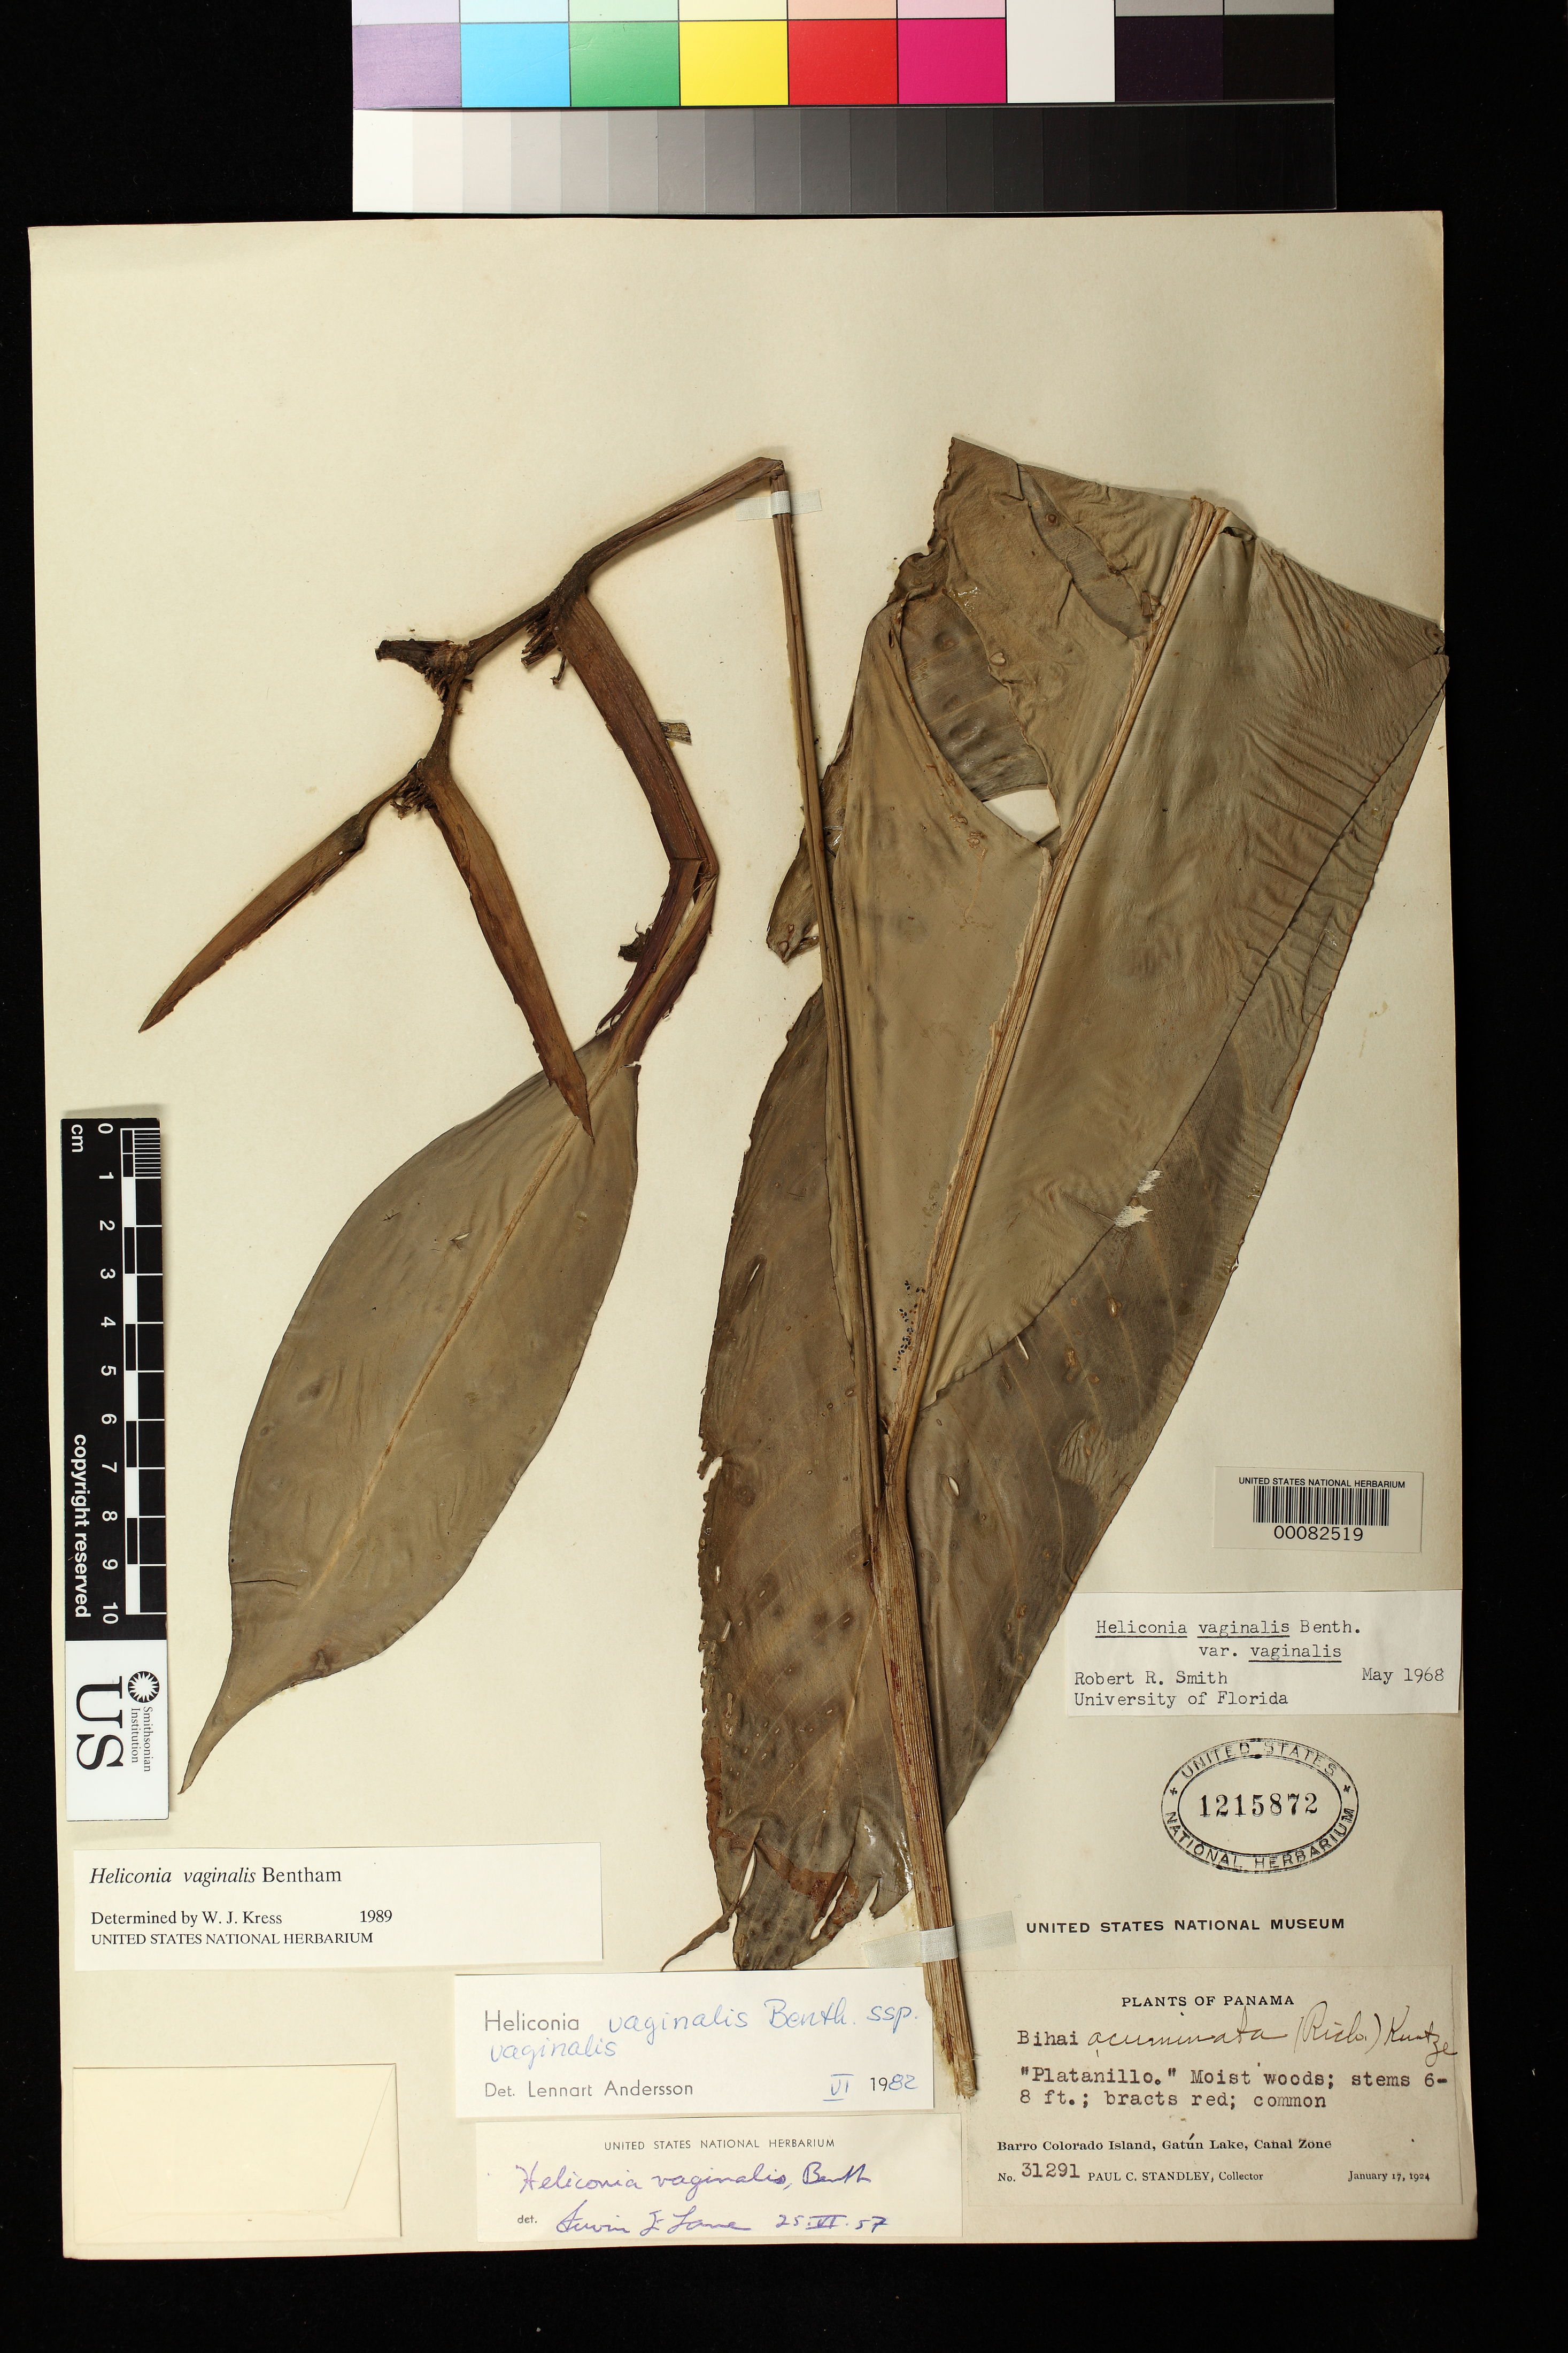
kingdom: Plantae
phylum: Tracheophyta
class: Liliopsida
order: Zingiberales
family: Heliconiaceae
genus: Heliconia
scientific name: Heliconia vaginalis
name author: Benth.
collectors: P. C. Standley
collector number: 31291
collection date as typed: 17 Jan 1924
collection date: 1924-01-17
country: Panama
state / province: Panamá Oeste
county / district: Canal Zone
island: Barro Colorado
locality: Gatun Lake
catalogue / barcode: US 1215872